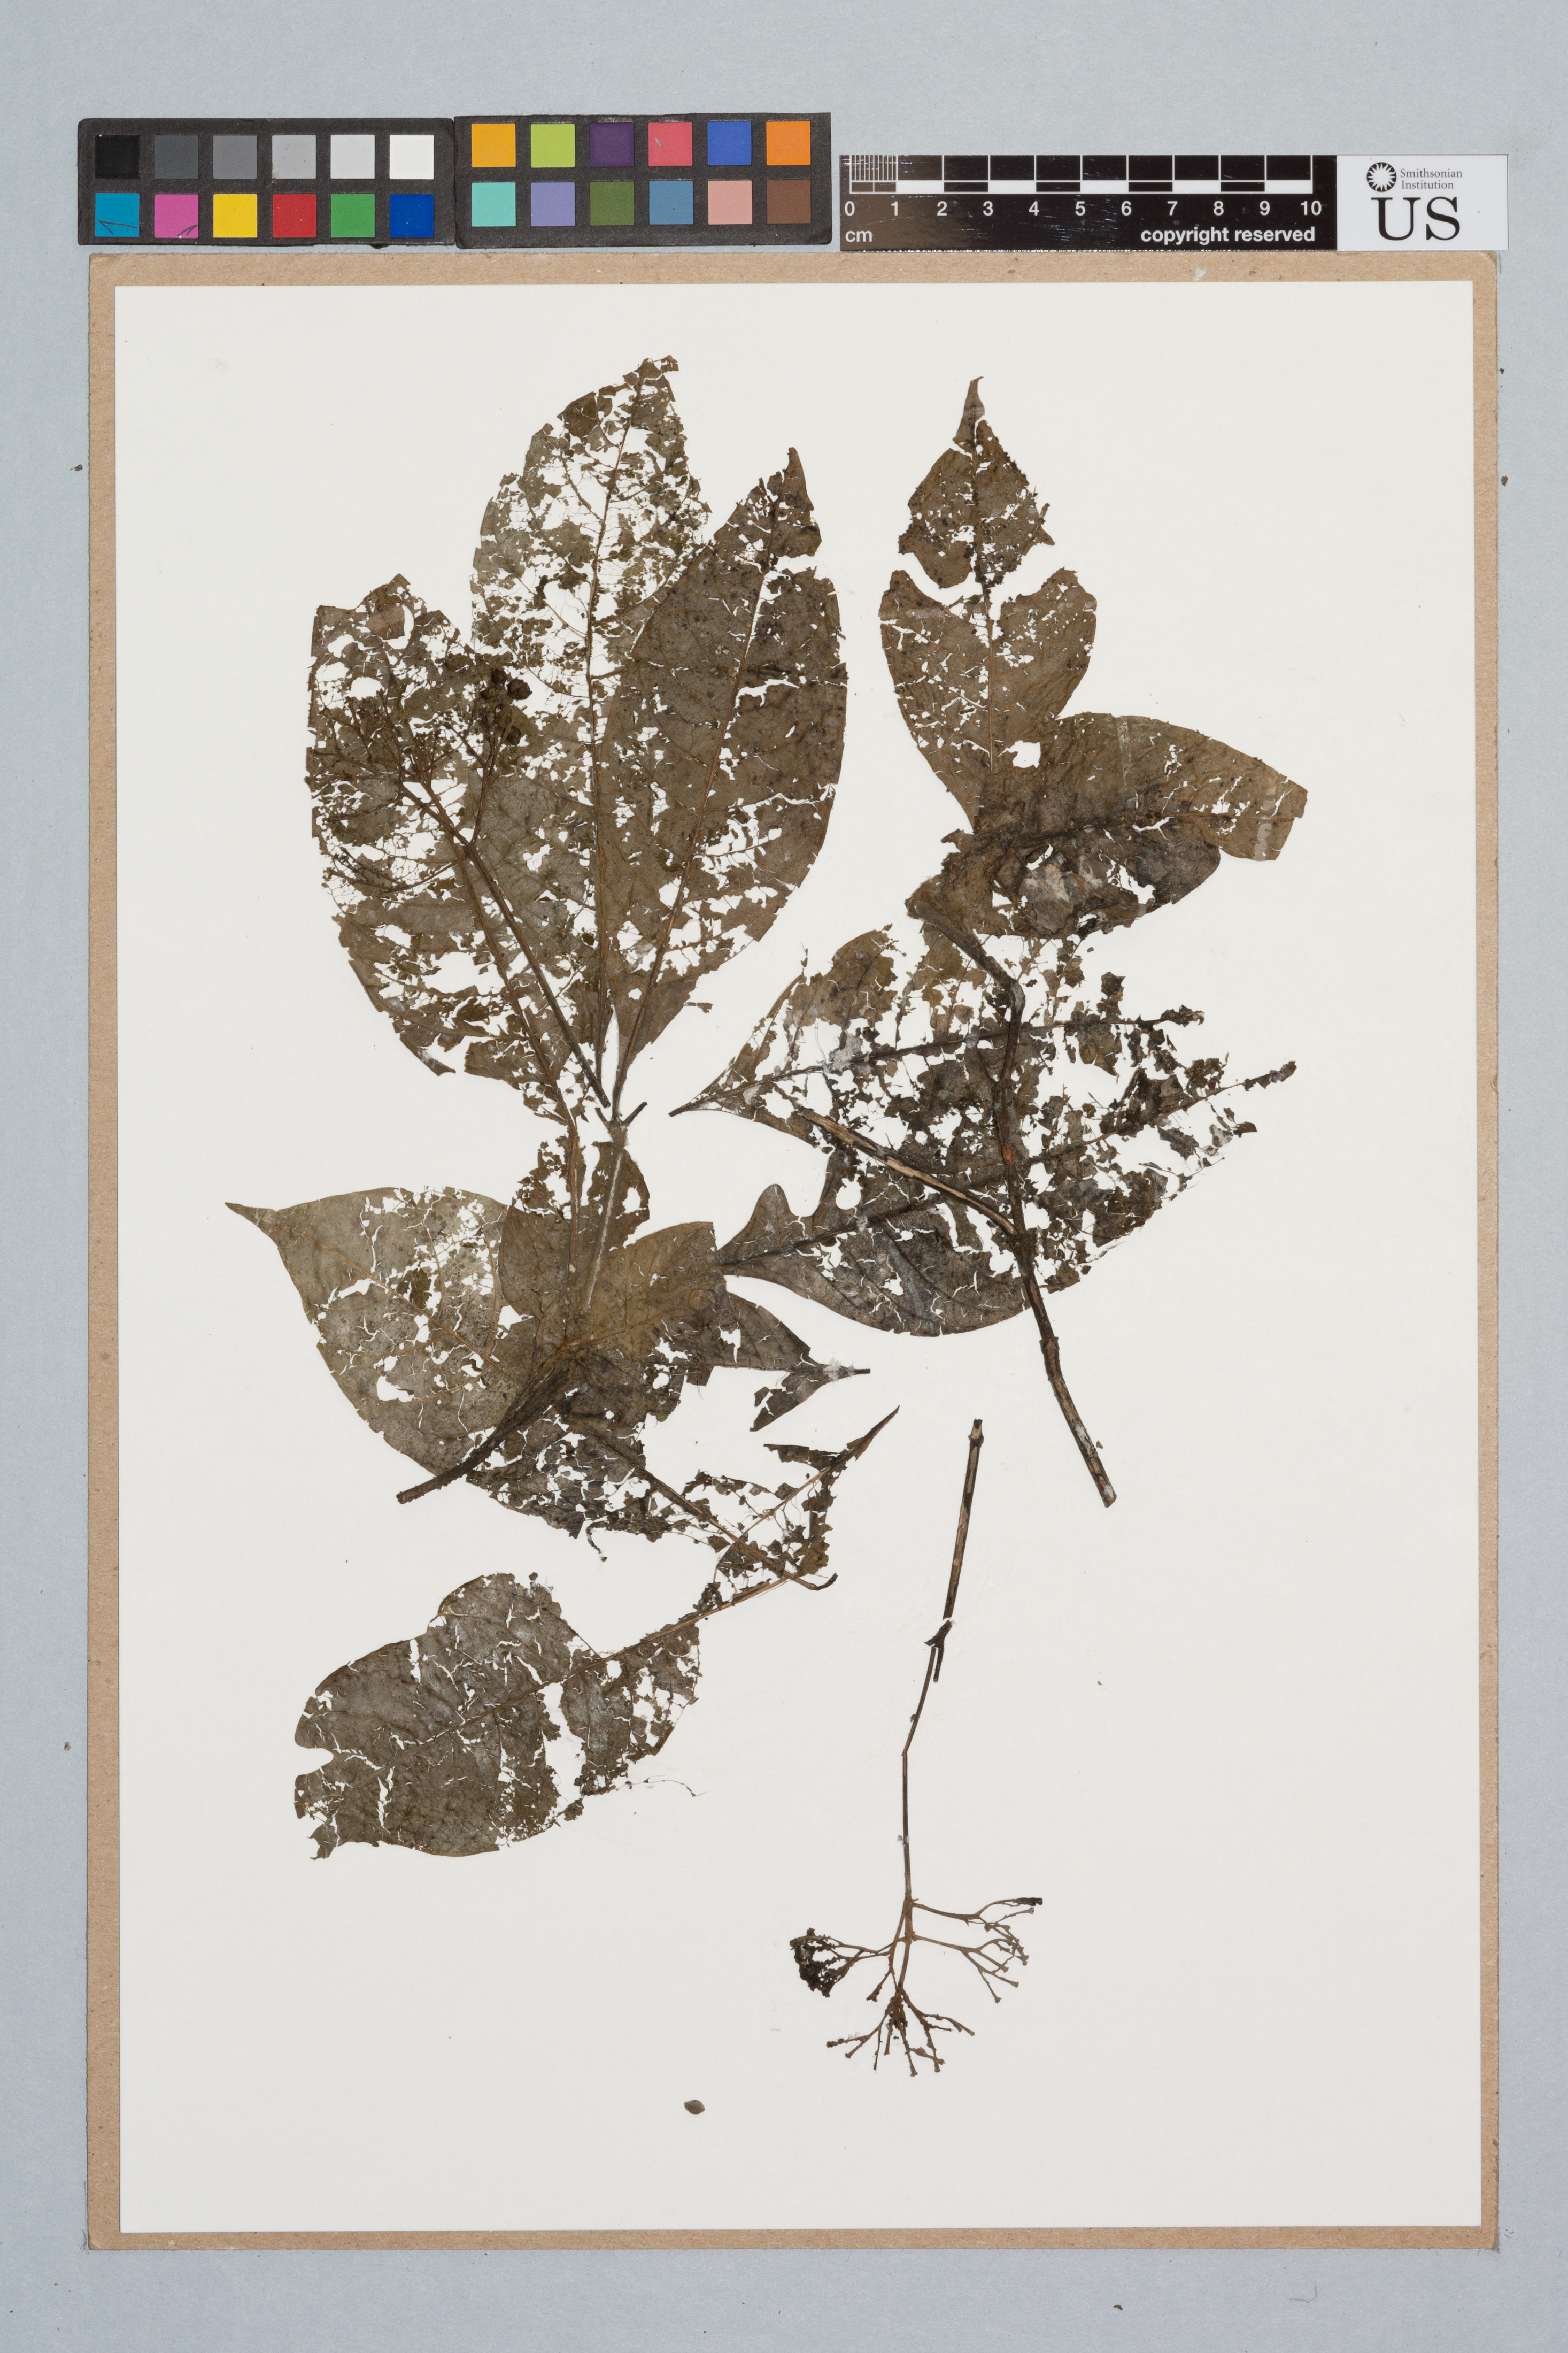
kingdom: Plantae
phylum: Tracheophyta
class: Magnoliopsida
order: Gentianales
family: Rubiaceae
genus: Palicourea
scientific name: Palicourea croceoides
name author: Desv. ex Ham.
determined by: Taylor, Charlotte M.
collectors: B. Hammel & S. Koemar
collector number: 21540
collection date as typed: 16-Apr-98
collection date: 1998-04-16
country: Suriname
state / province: Sipaliwini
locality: Ulemari R., ca. 200 km upstream from confl. with Litani R.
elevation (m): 175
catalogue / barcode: US 3461512